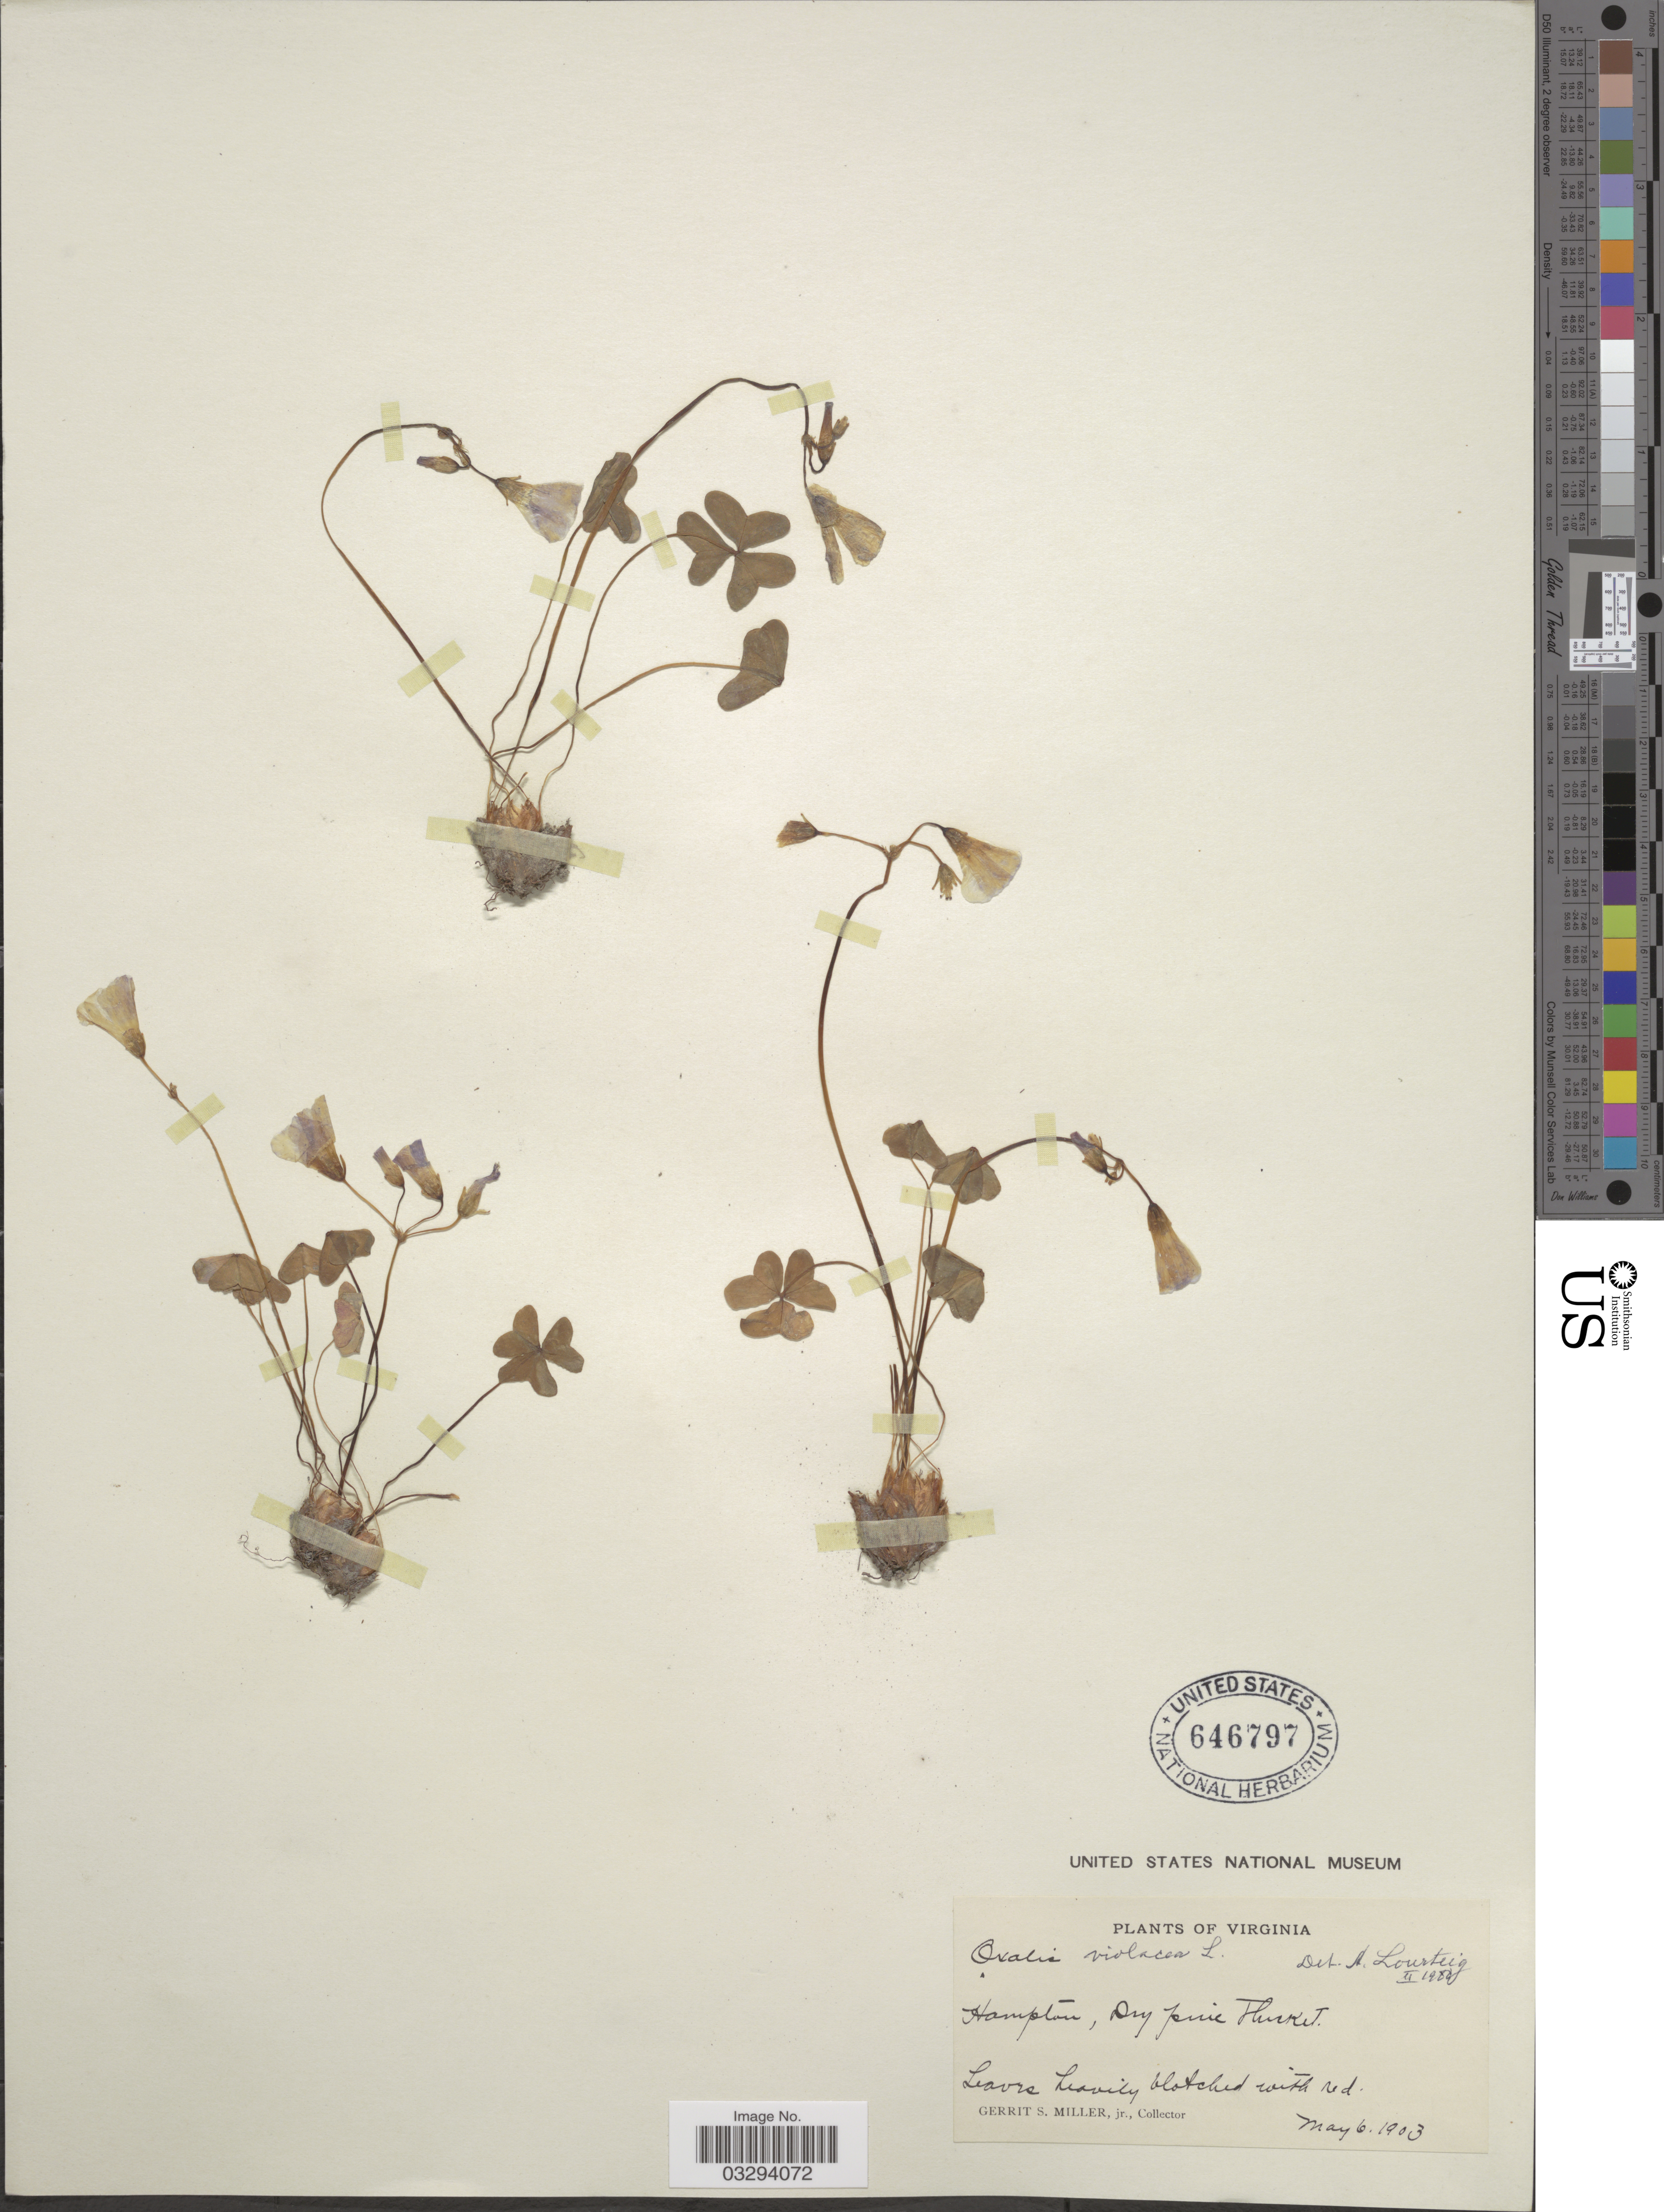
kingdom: Plantae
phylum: Tracheophyta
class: Magnoliopsida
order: Oxalidales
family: Oxalidaceae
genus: Oxalis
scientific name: Oxalis violacea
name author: L.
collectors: G. S. Miller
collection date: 1903-05-06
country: United States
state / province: Virginia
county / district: Hampton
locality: Hampton.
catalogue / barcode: US 646797